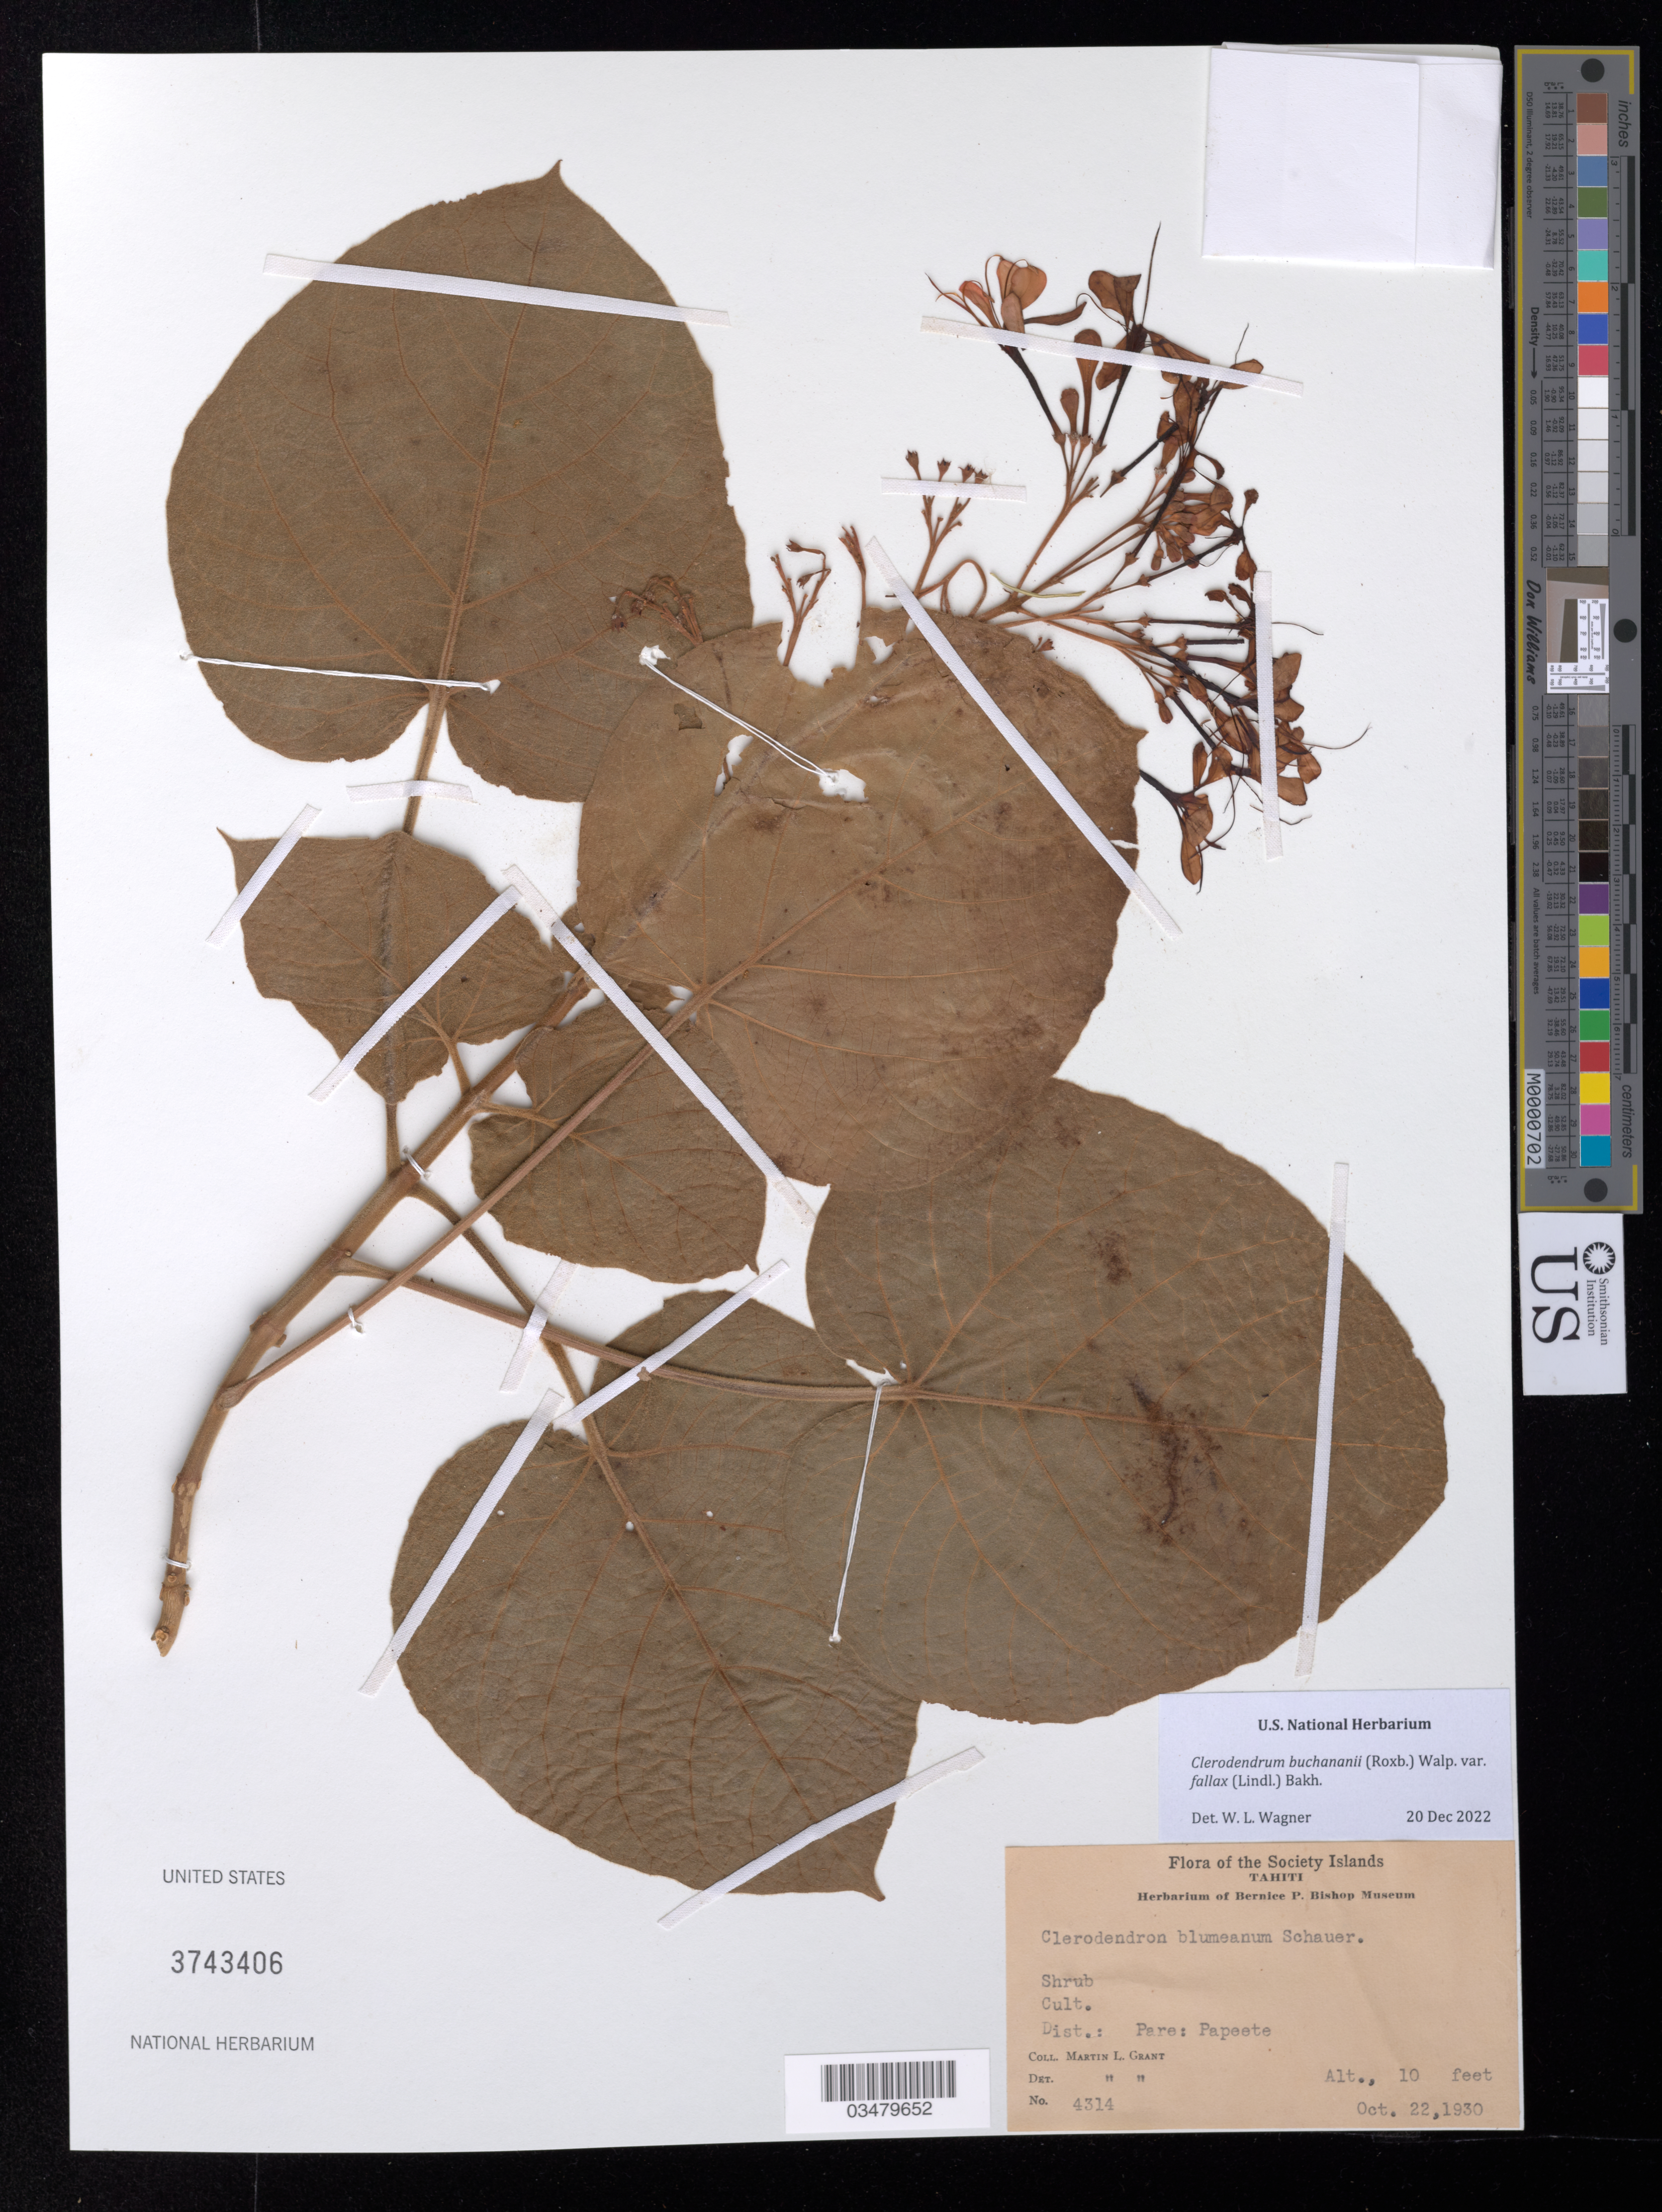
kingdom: Plantae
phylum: Tracheophyta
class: Magnoliopsida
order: Lamiales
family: Lamiaceae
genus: Clerodendrum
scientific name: Clerodendrum speciosissimum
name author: Drapiez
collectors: M. L. Grant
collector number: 4314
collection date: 1930-10-22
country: French Polynesia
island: Tahiti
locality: The Society Islands. Tahiti. District: Pare: Papeete.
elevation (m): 3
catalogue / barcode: US 3743406